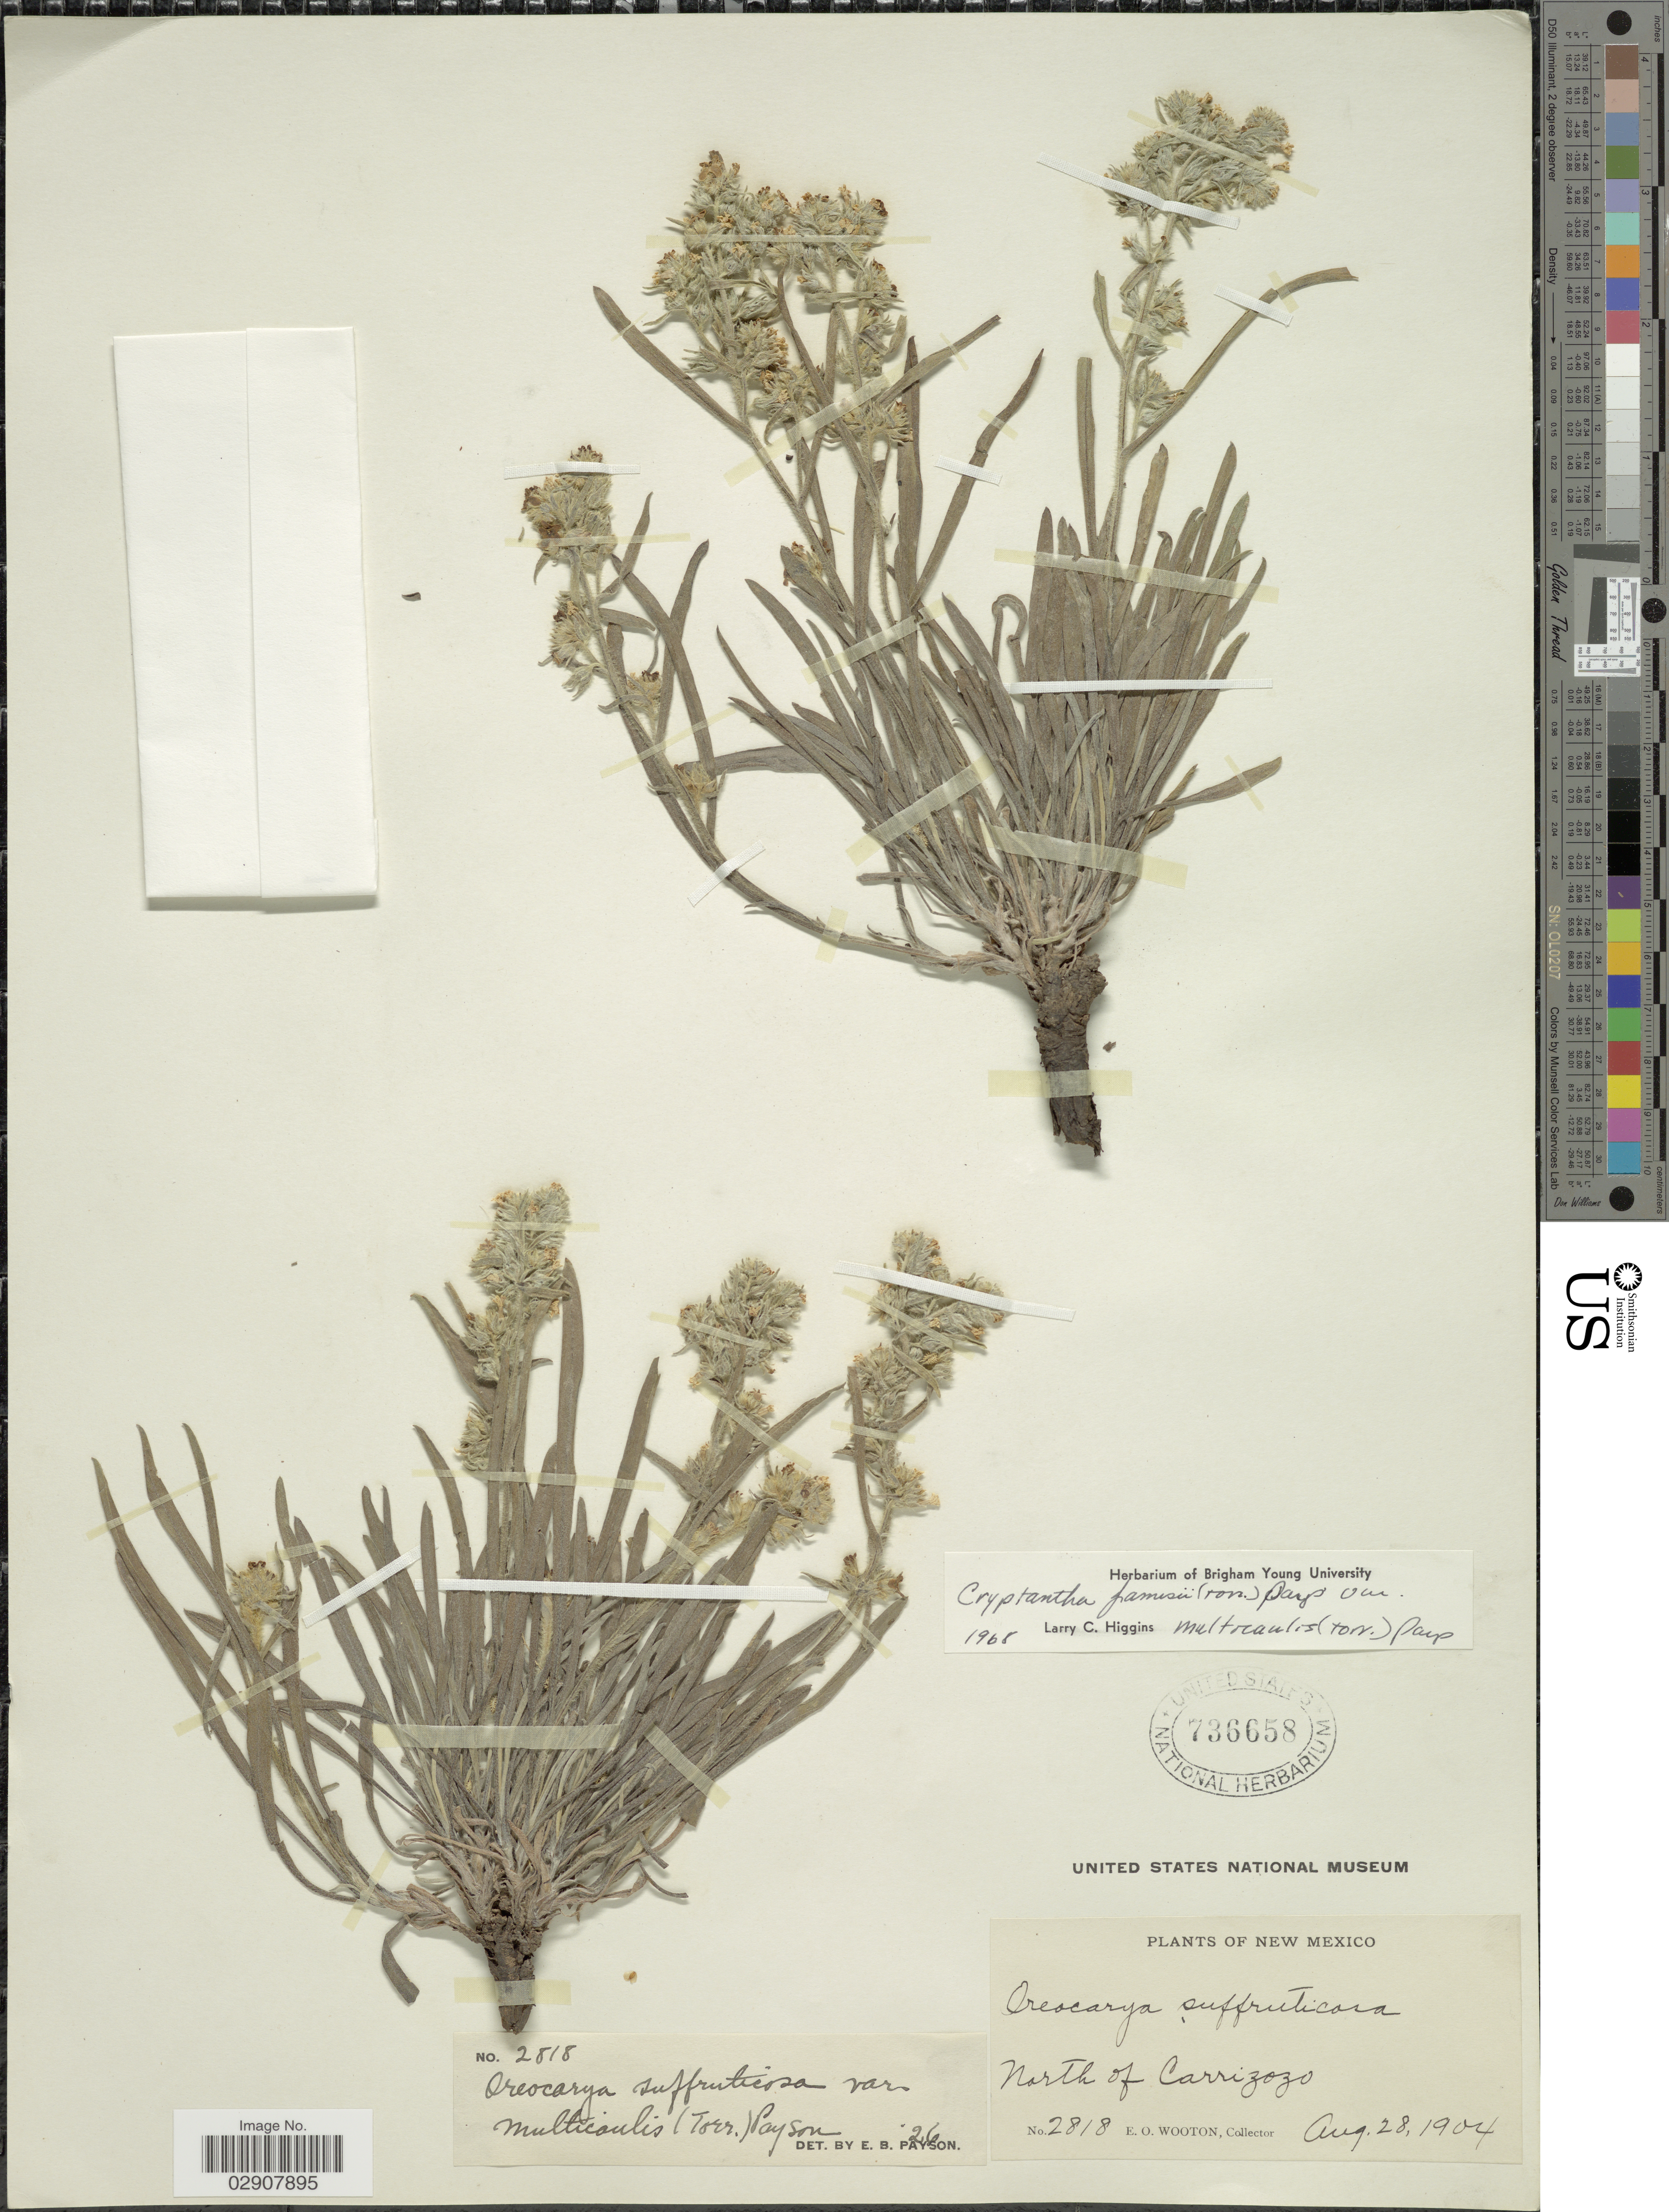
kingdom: Plantae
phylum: Tracheophyta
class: Magnoliopsida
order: Boraginales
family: Boraginaceae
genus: Cryptantha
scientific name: Cryptantha jamesii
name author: (Torr.) Payson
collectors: E. O. Wooton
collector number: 2818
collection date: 1904-08-28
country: United States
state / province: New Mexico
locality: North of Carrizozo. New Mexico.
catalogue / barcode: US 736658